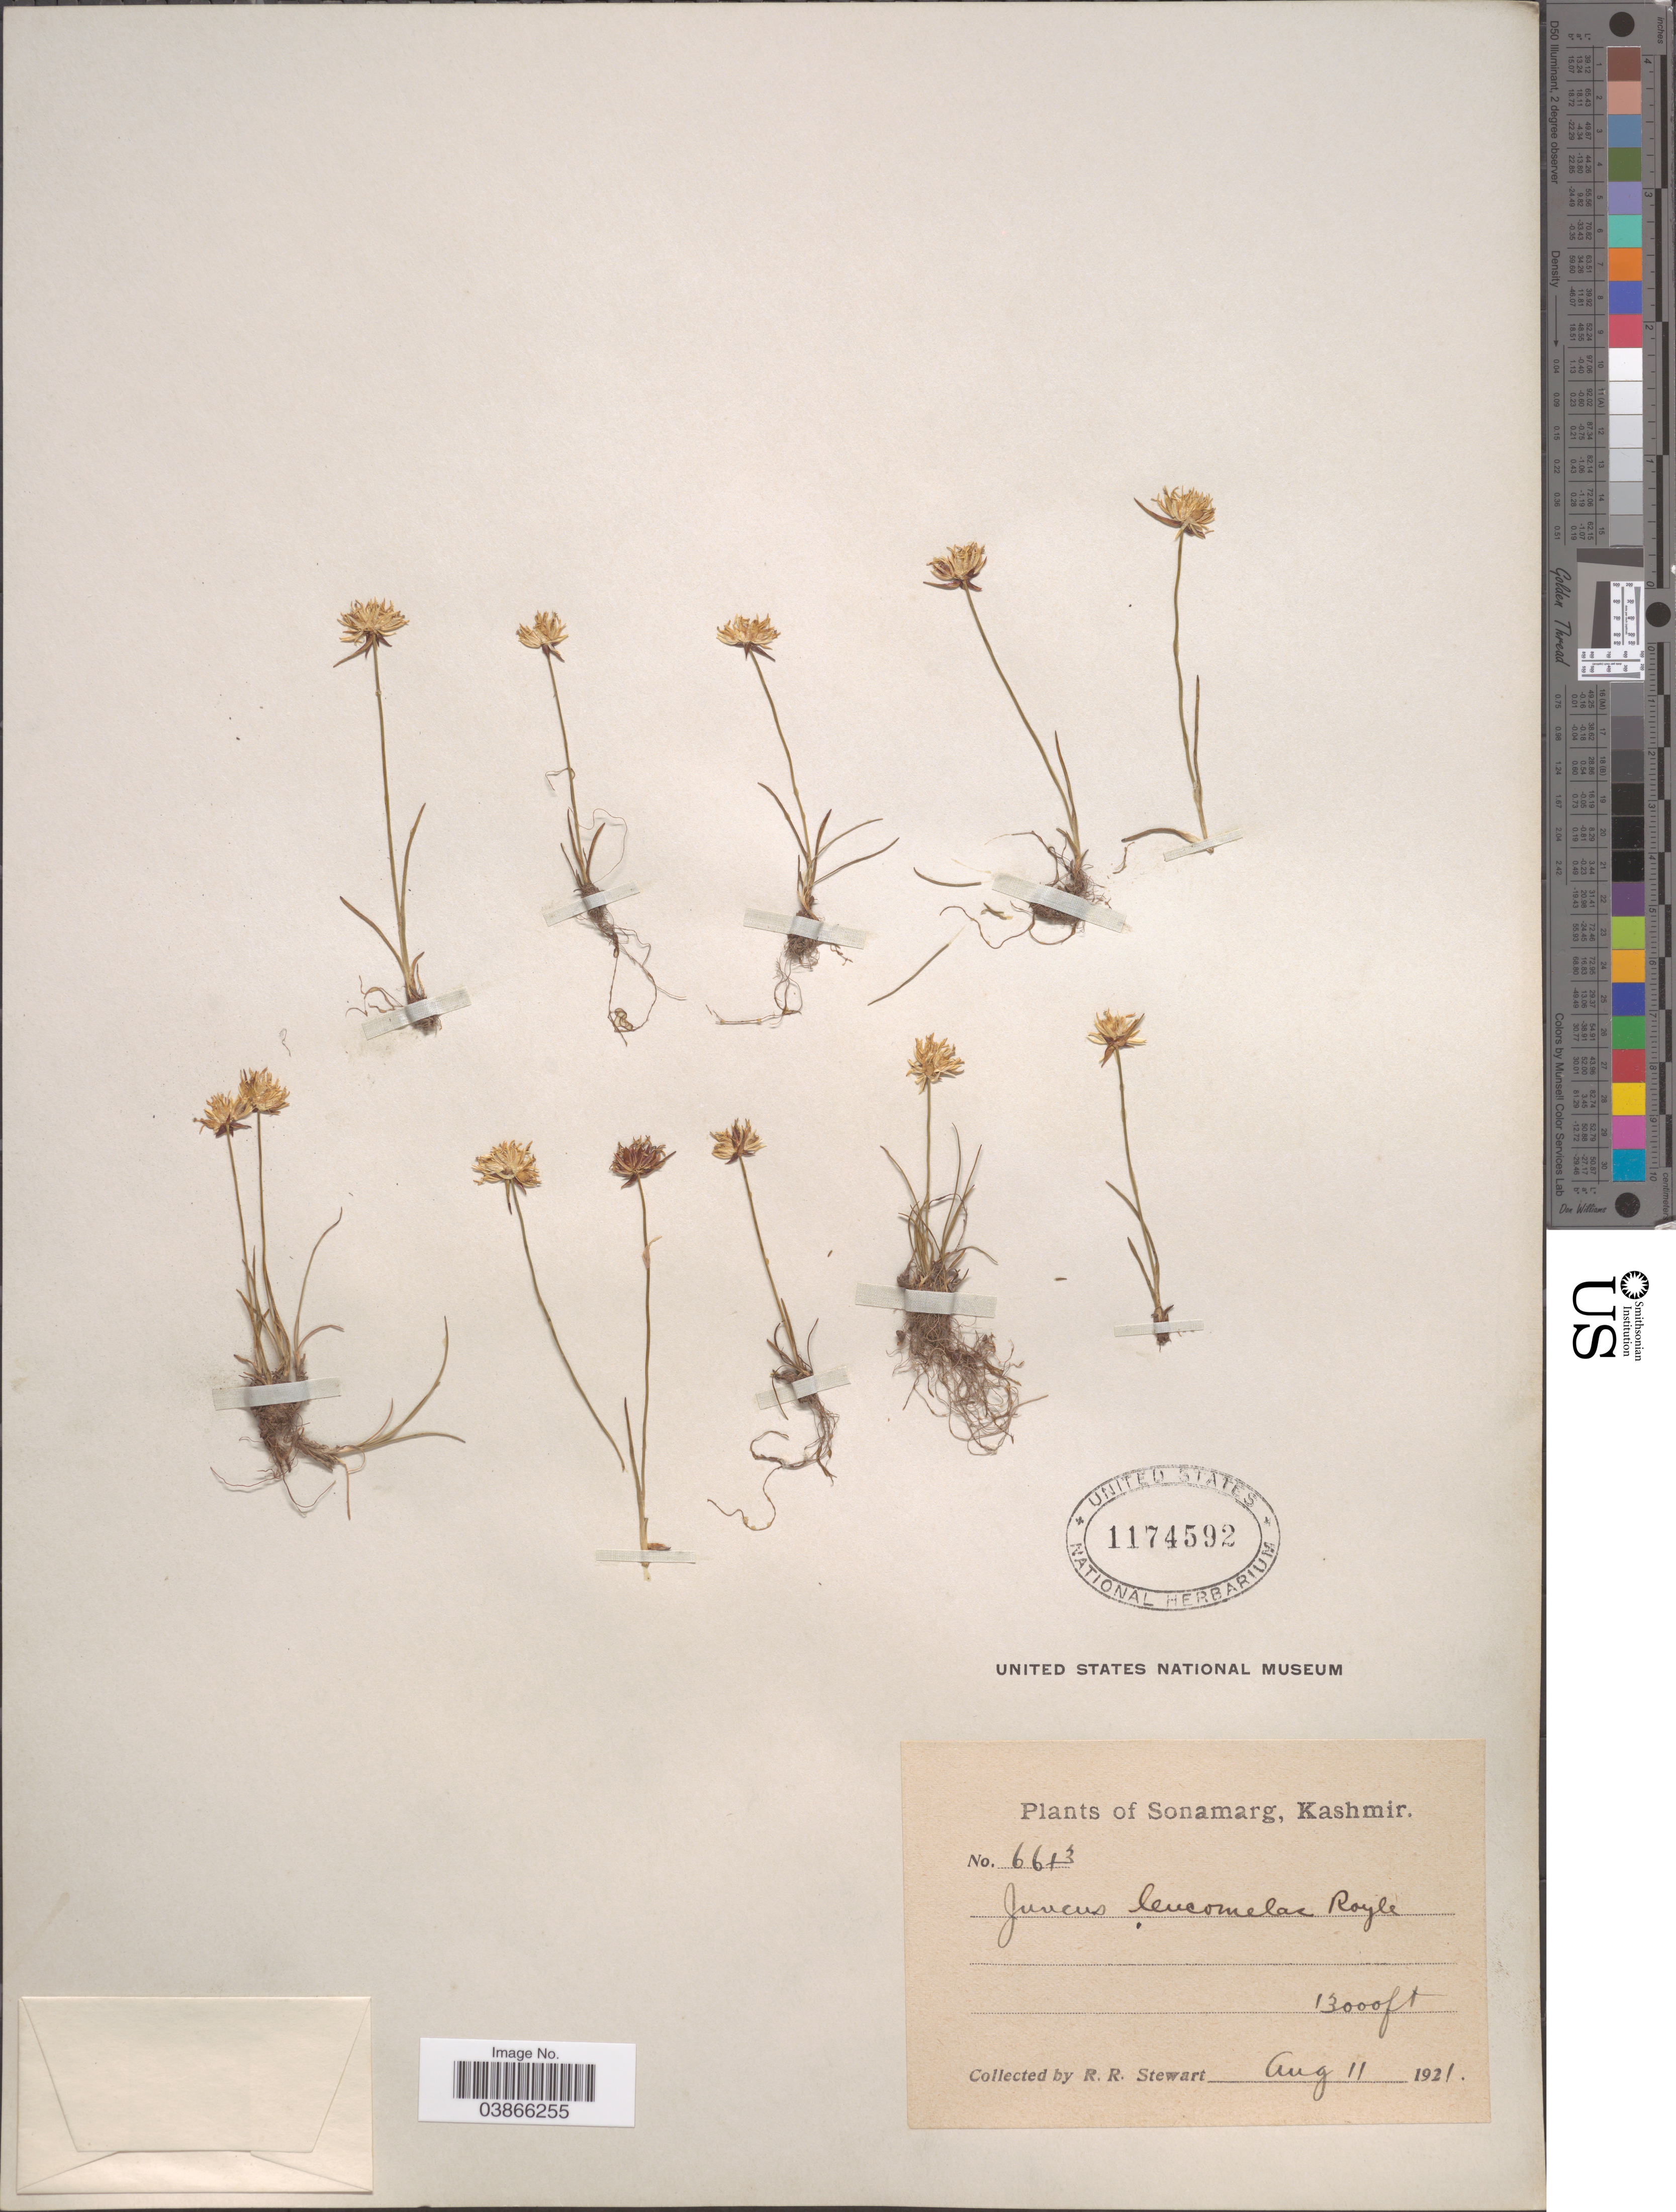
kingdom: Plantae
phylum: Tracheophyta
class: Liliopsida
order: Poales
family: Juncaceae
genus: Juncus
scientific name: Juncus leucomelas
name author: Royle ex D. Don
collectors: R. Stewart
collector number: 6613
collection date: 1921-08-11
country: India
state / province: Jammu and Kashmir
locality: Sonamarg, Kashmir.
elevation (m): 3962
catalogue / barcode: US 1174592